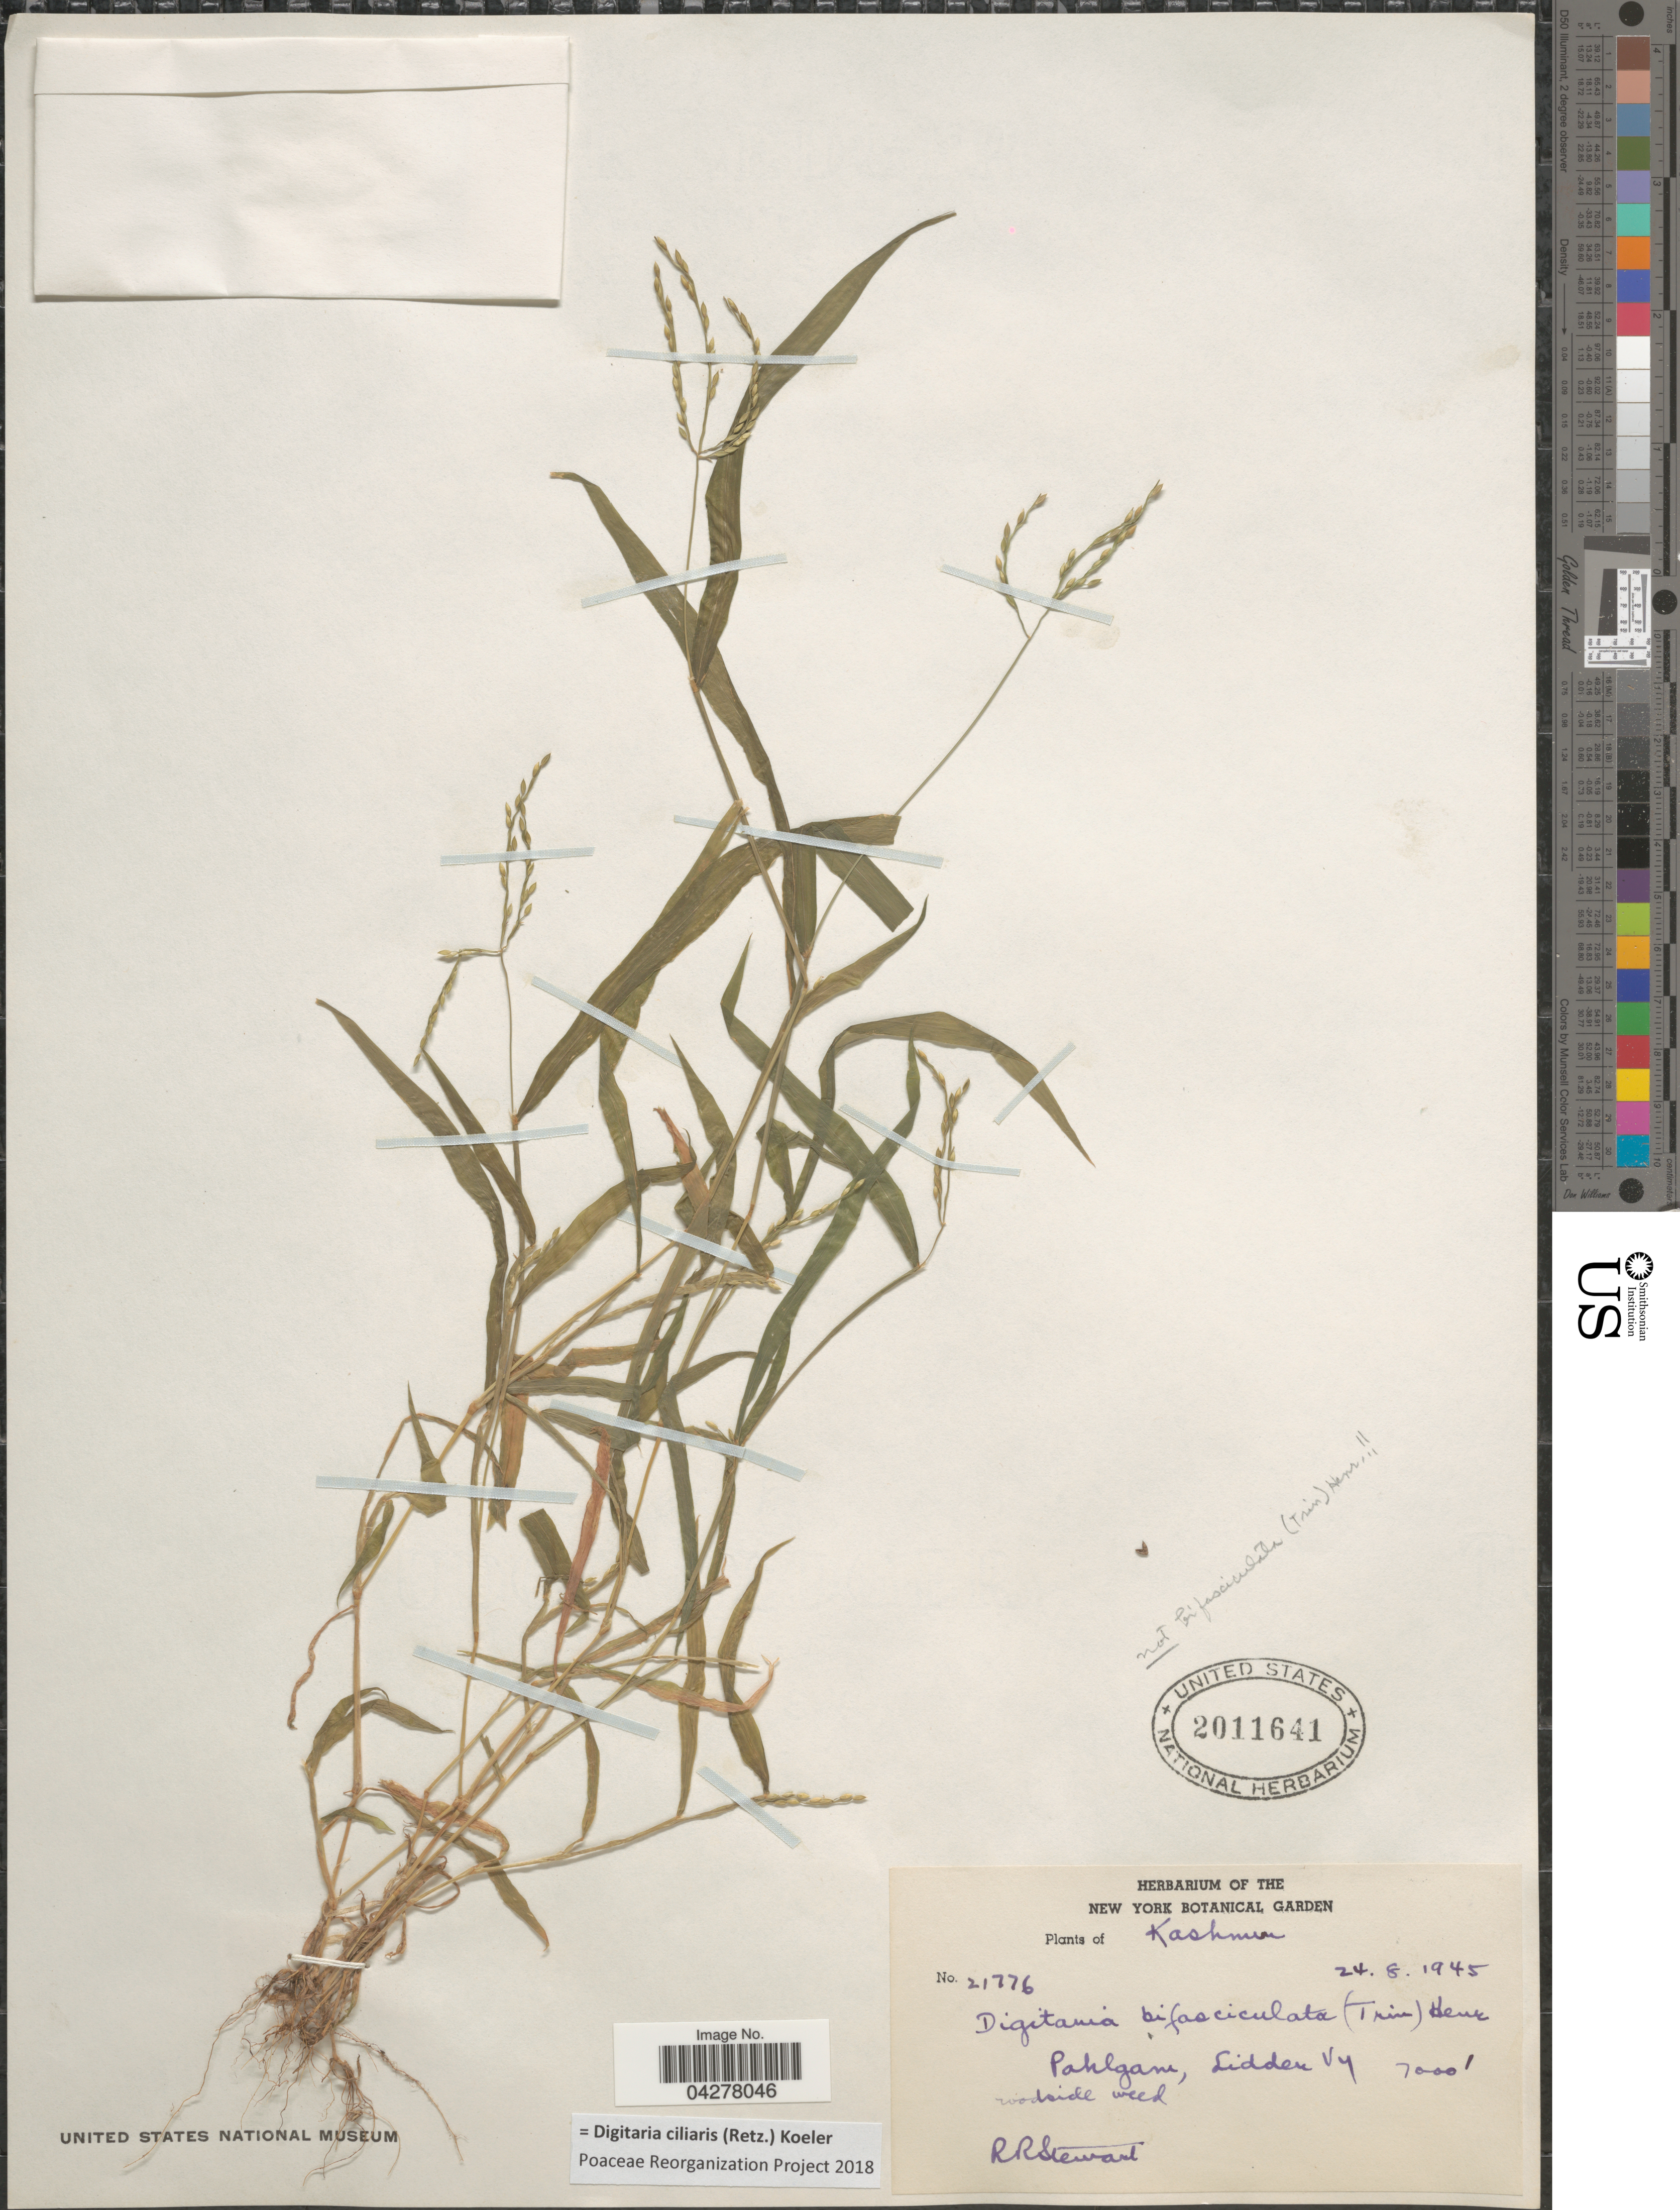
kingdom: Plantae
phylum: Tracheophyta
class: Liliopsida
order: Poales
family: Poaceae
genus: Digitaria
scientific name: Digitaria compacta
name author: (Roth) Veldkamp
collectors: R. Stewart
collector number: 21776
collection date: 1945-08-24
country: India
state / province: Jammu and Kashmir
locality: Kashmir. Pahlgam, Lidden Vy. Roadside weed.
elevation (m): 2134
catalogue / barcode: US 2011641